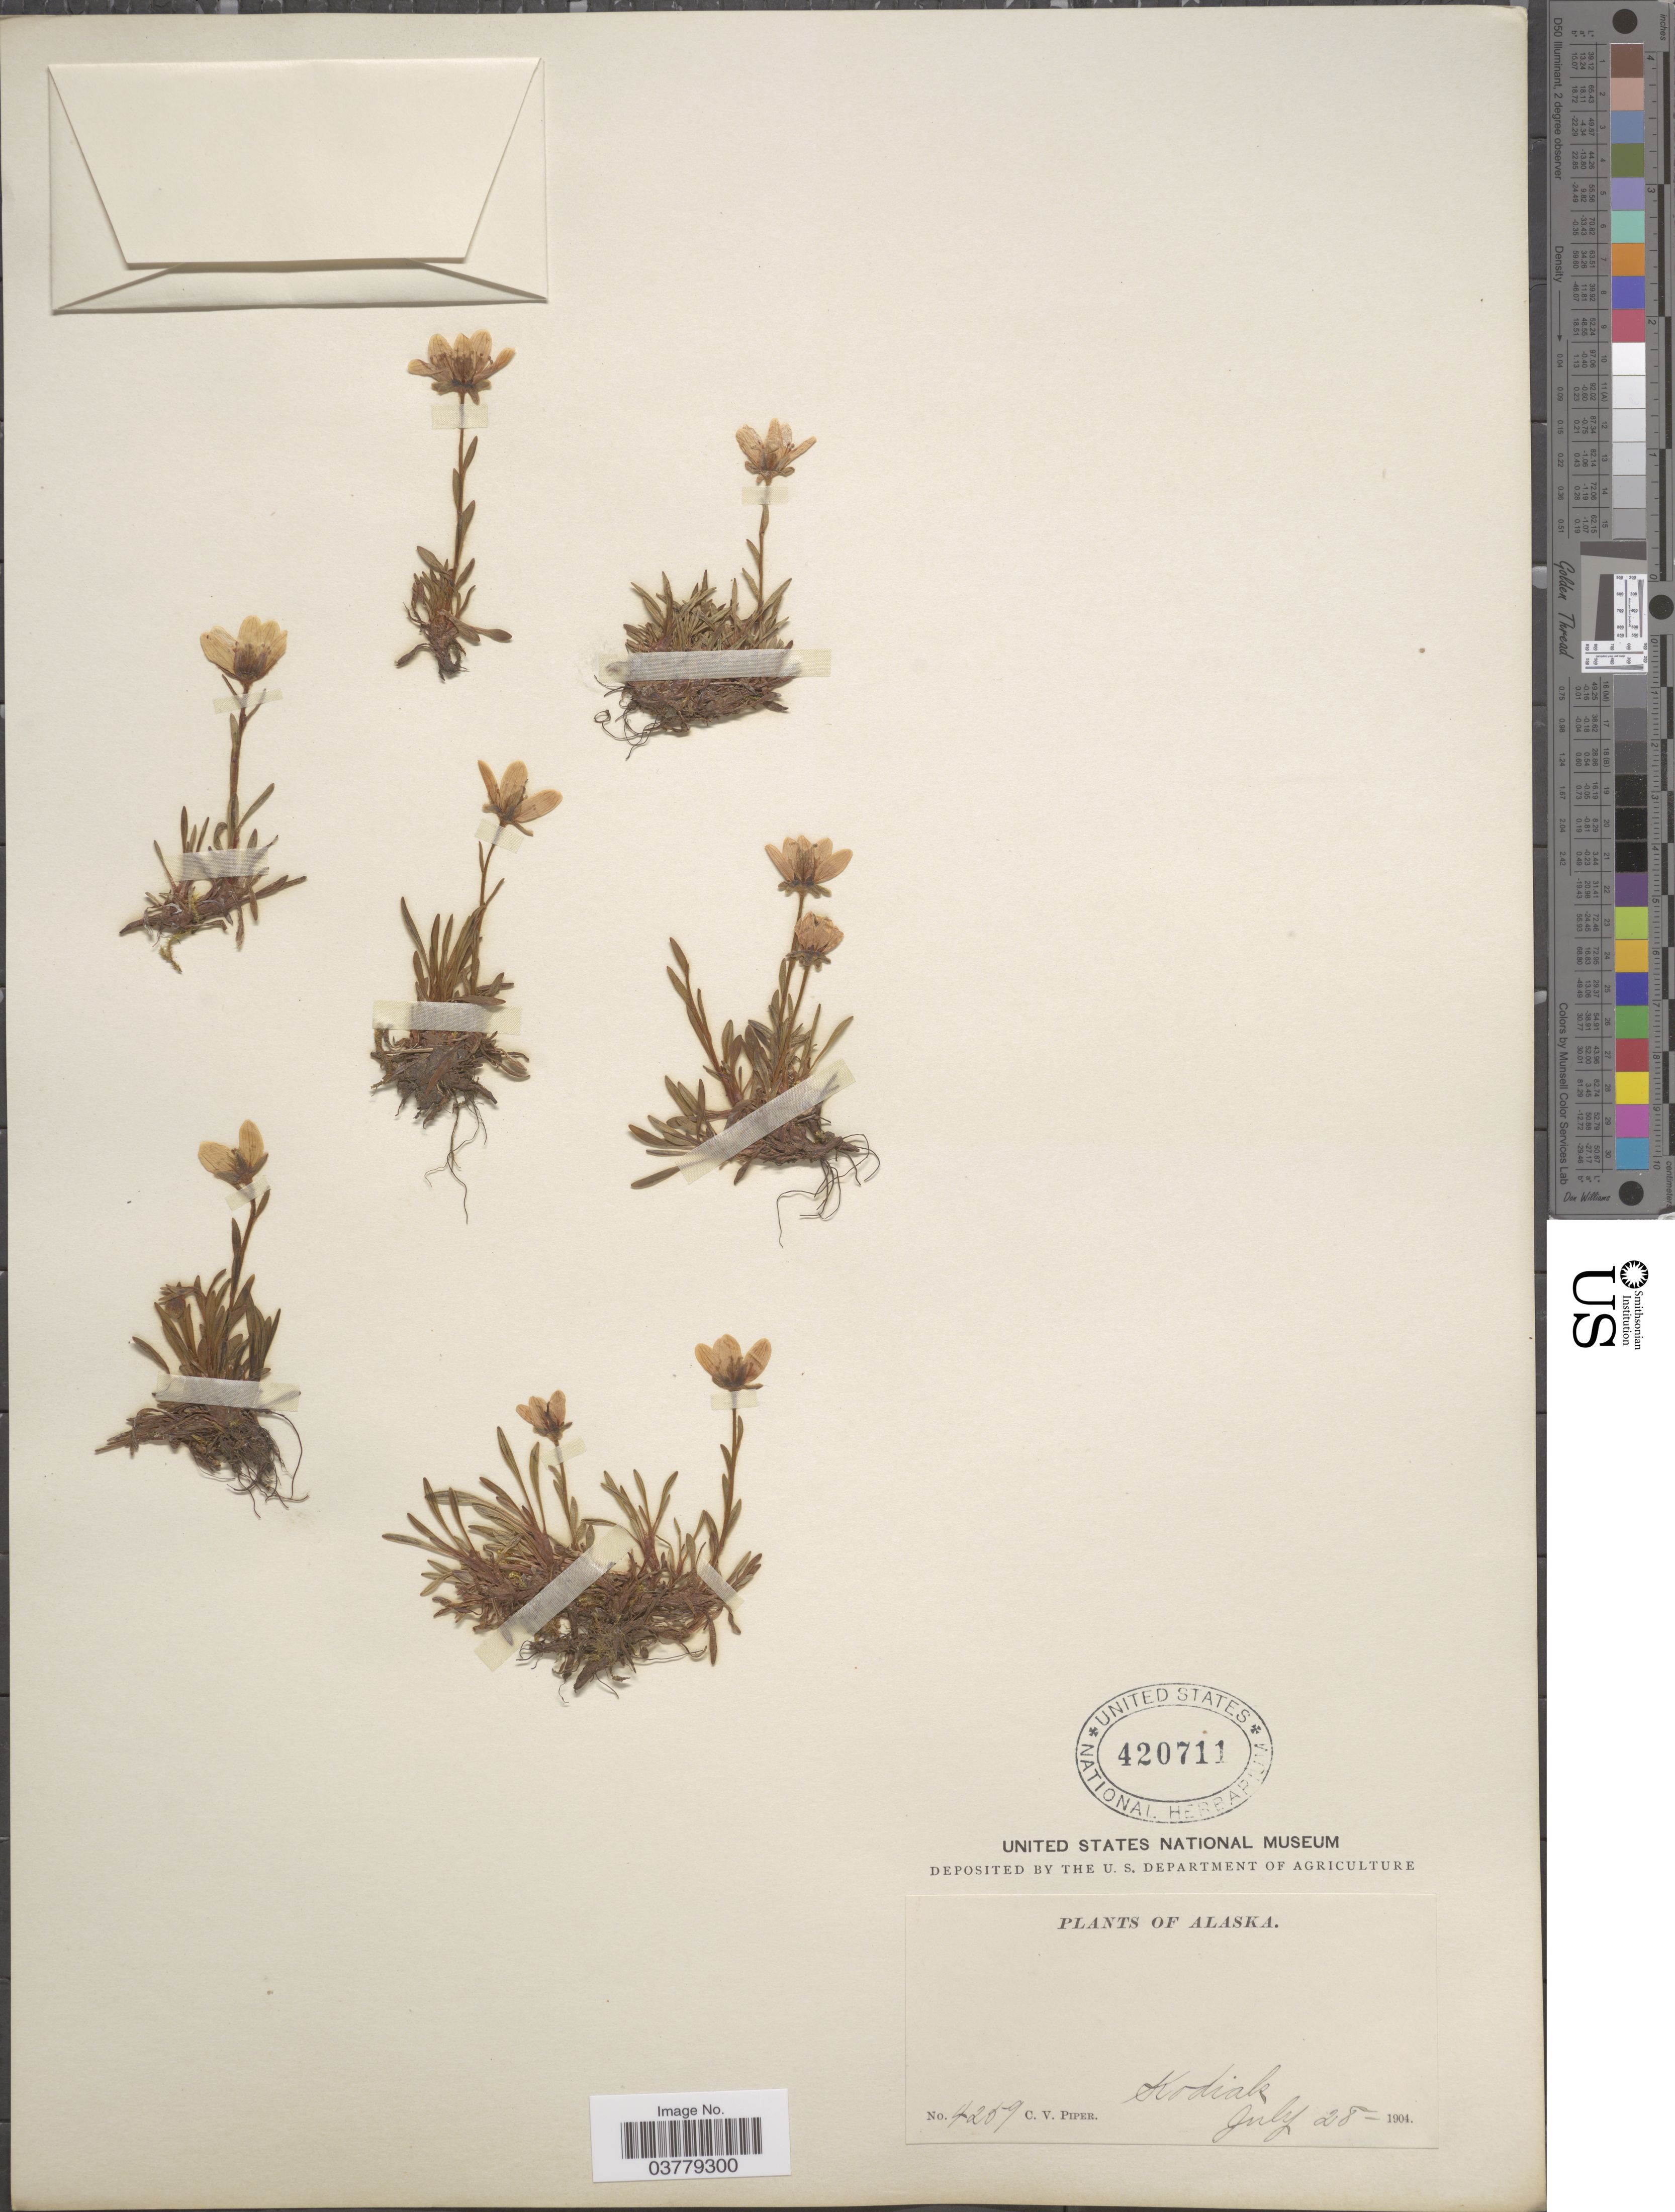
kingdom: Plantae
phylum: Tracheophyta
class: Magnoliopsida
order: Saxifragales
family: Saxifragaceae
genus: Saxifraga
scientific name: Saxifraga hirculus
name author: L.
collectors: C. V. Piper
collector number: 4259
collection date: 1904-07-28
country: United States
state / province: Alaska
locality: Kodiak.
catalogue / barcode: US 420711